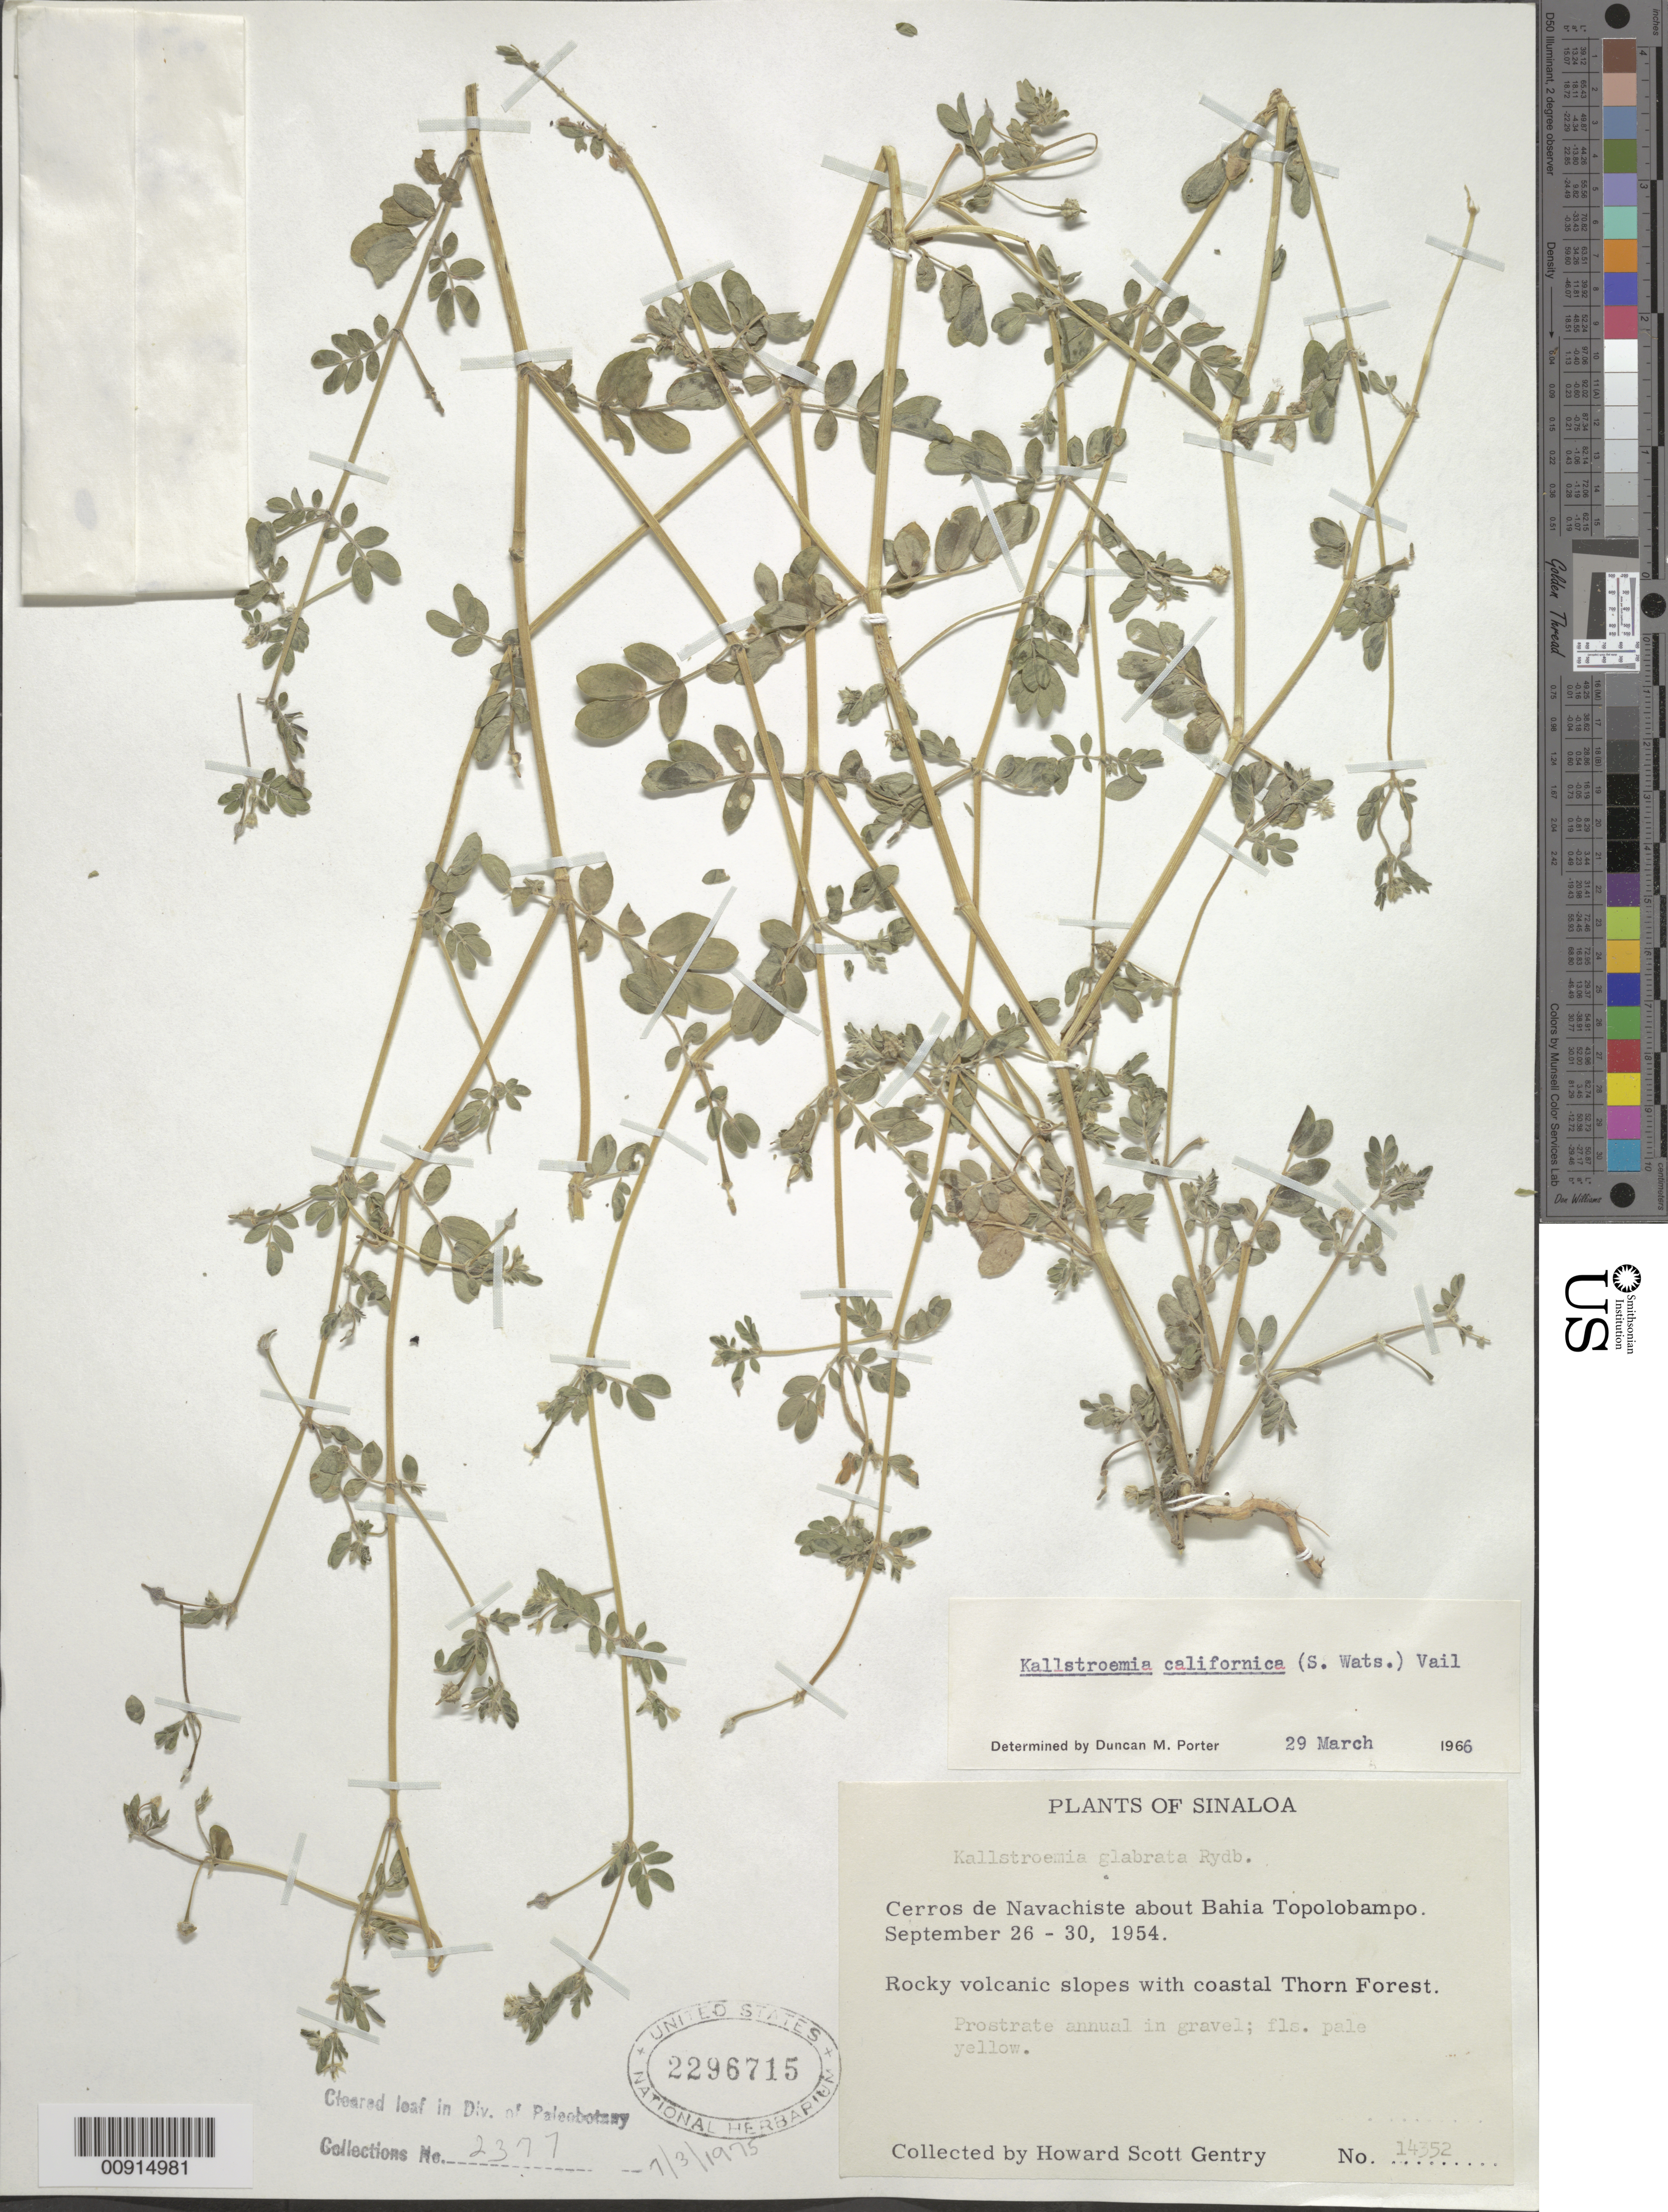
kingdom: Plantae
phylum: Tracheophyta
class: Magnoliopsida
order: Zygophyllales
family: Zygophyllaceae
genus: Kallstroemia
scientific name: Kallstroemia californica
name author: (S. Watson) Vail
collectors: H. S. Gentry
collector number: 14352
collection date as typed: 26 Sep 1954 to 30 Sep 1954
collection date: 1954-09-26/1954-09-30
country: Mexico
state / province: Sinaloa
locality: Sinaloa: Cerros de Navachiste about Bahía Topolobampo.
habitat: Prostrate annual in gravel. Rocky volcanic slopes with coastal Thorn Forest.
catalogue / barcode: US 2296715